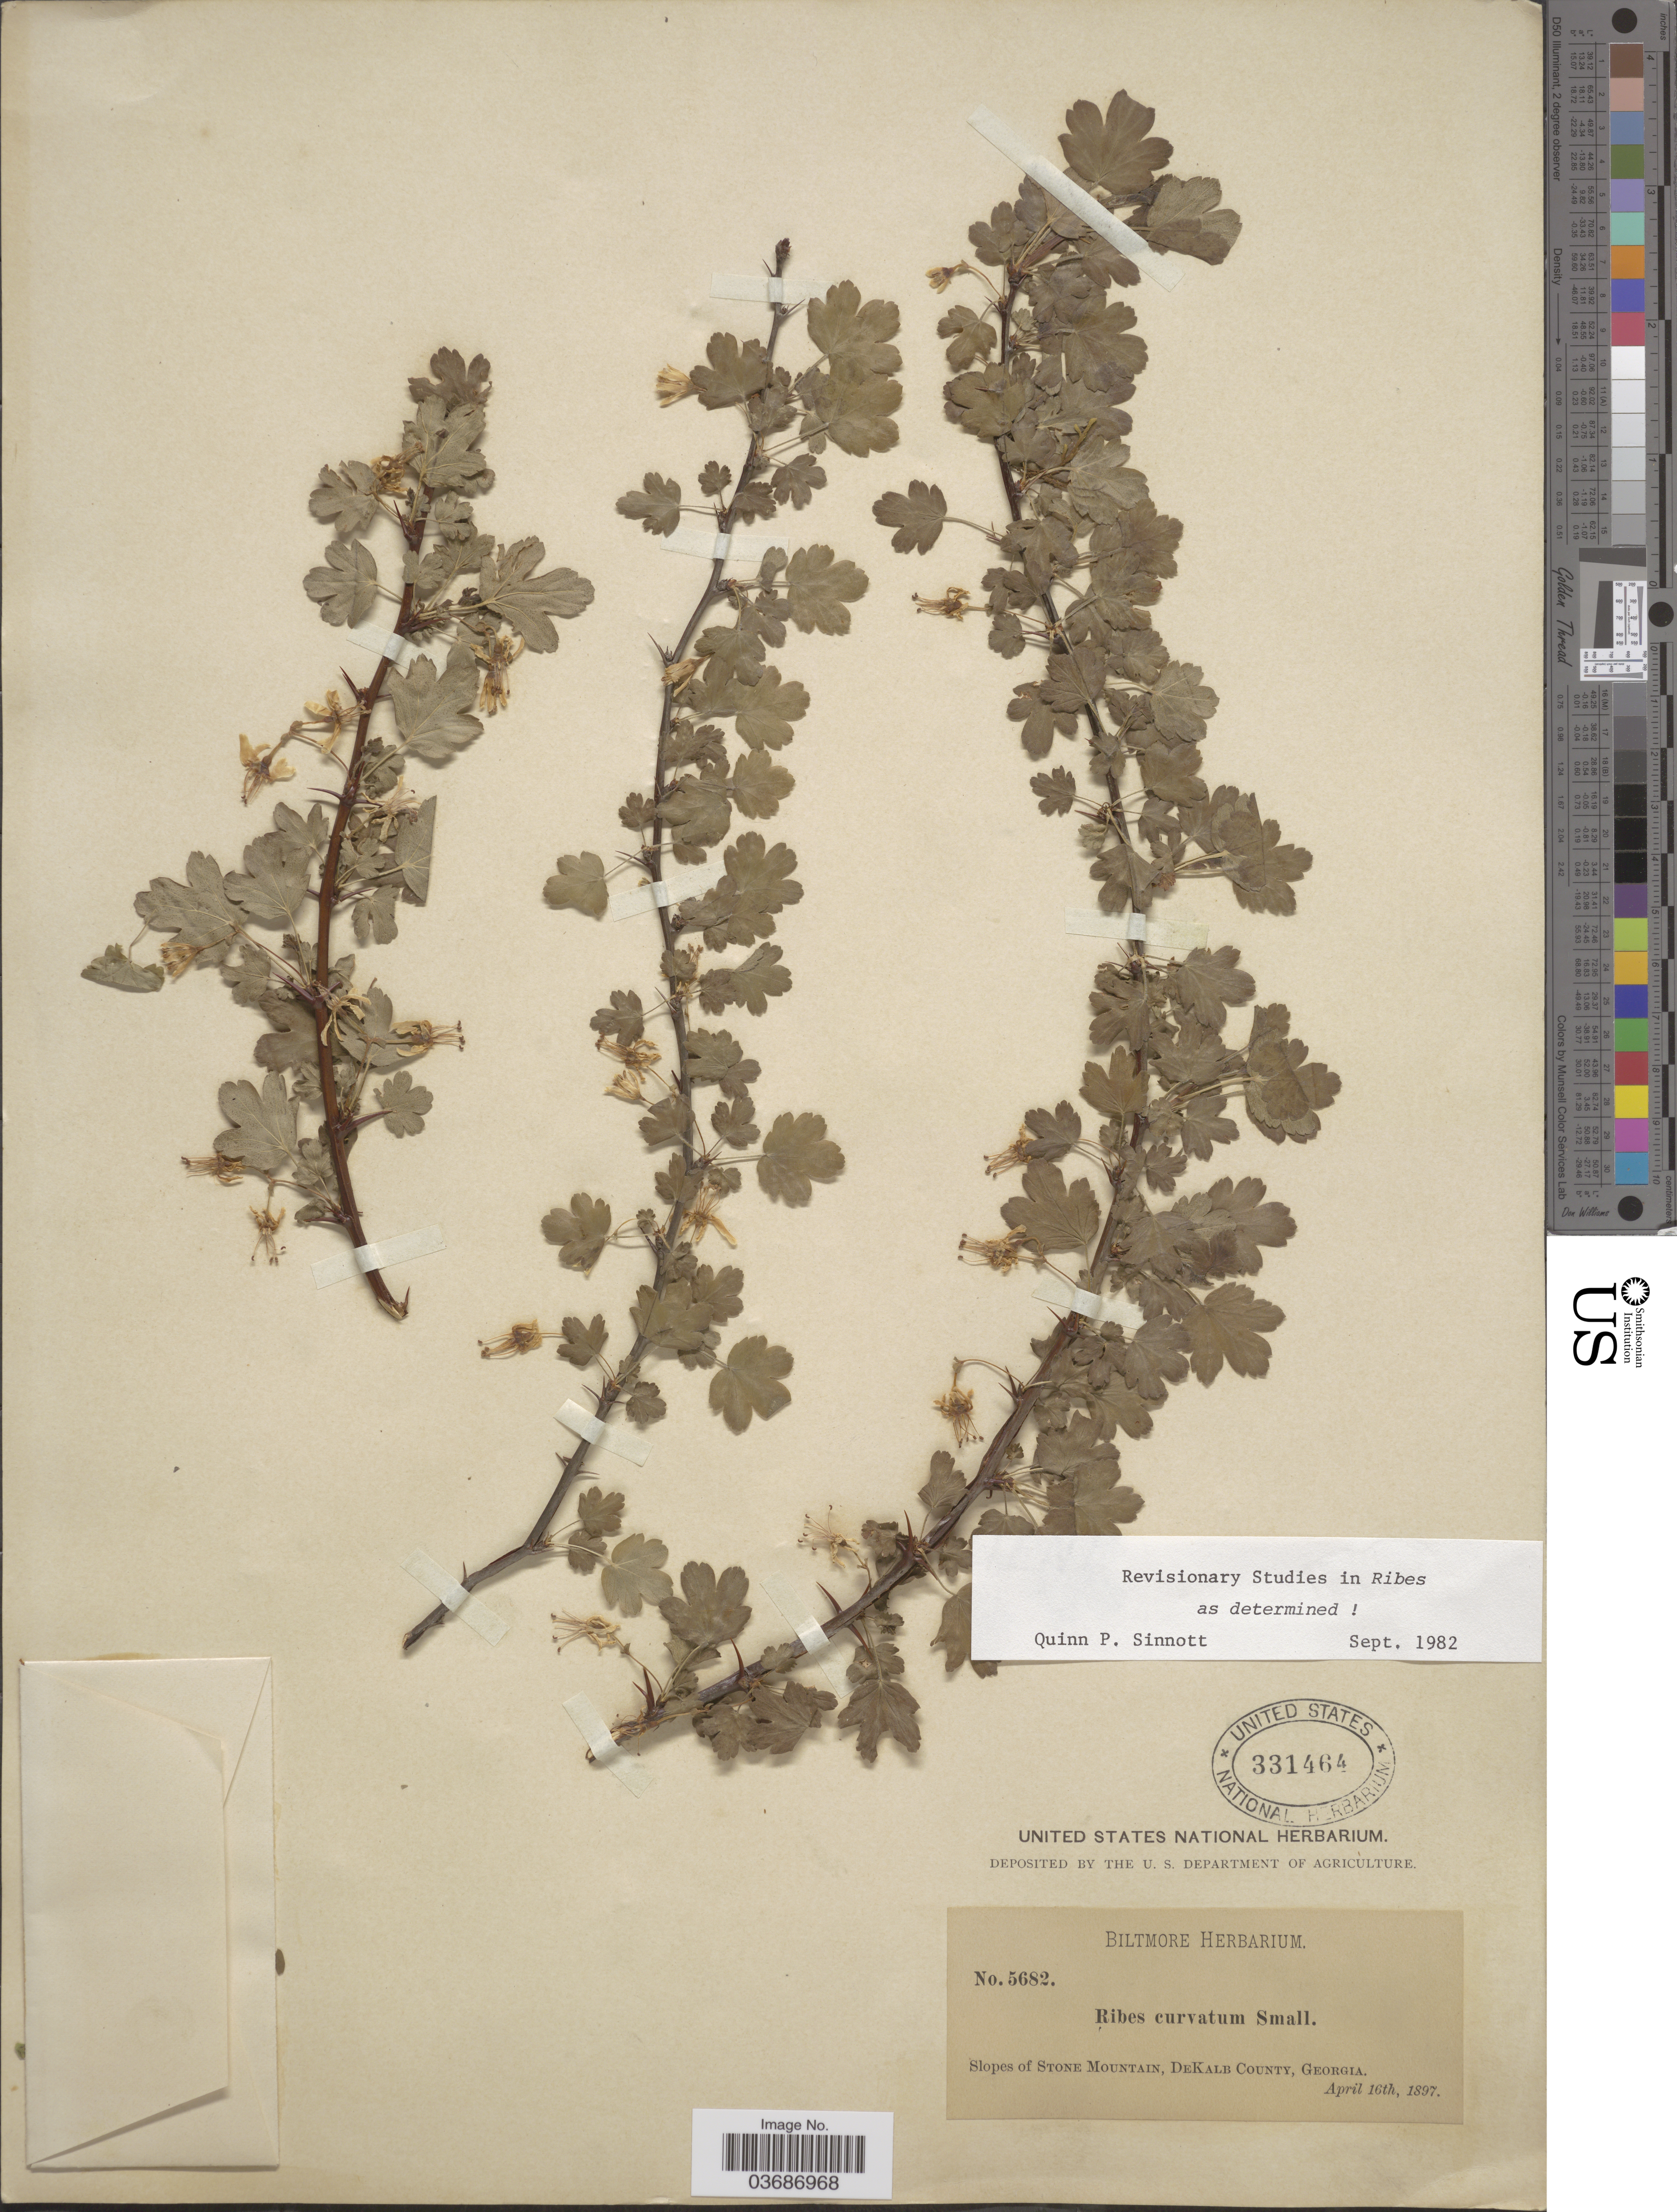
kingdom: Plantae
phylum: Tracheophyta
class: Magnoliopsida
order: Saxifragales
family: Grossulariaceae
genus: Ribes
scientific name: Ribes curvatum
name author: Small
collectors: ex herb. Biltmore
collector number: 5682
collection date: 1897-04-16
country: United States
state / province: Georgia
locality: Slopes of Stone Mountain, DeKalb County.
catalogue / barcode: US 331464